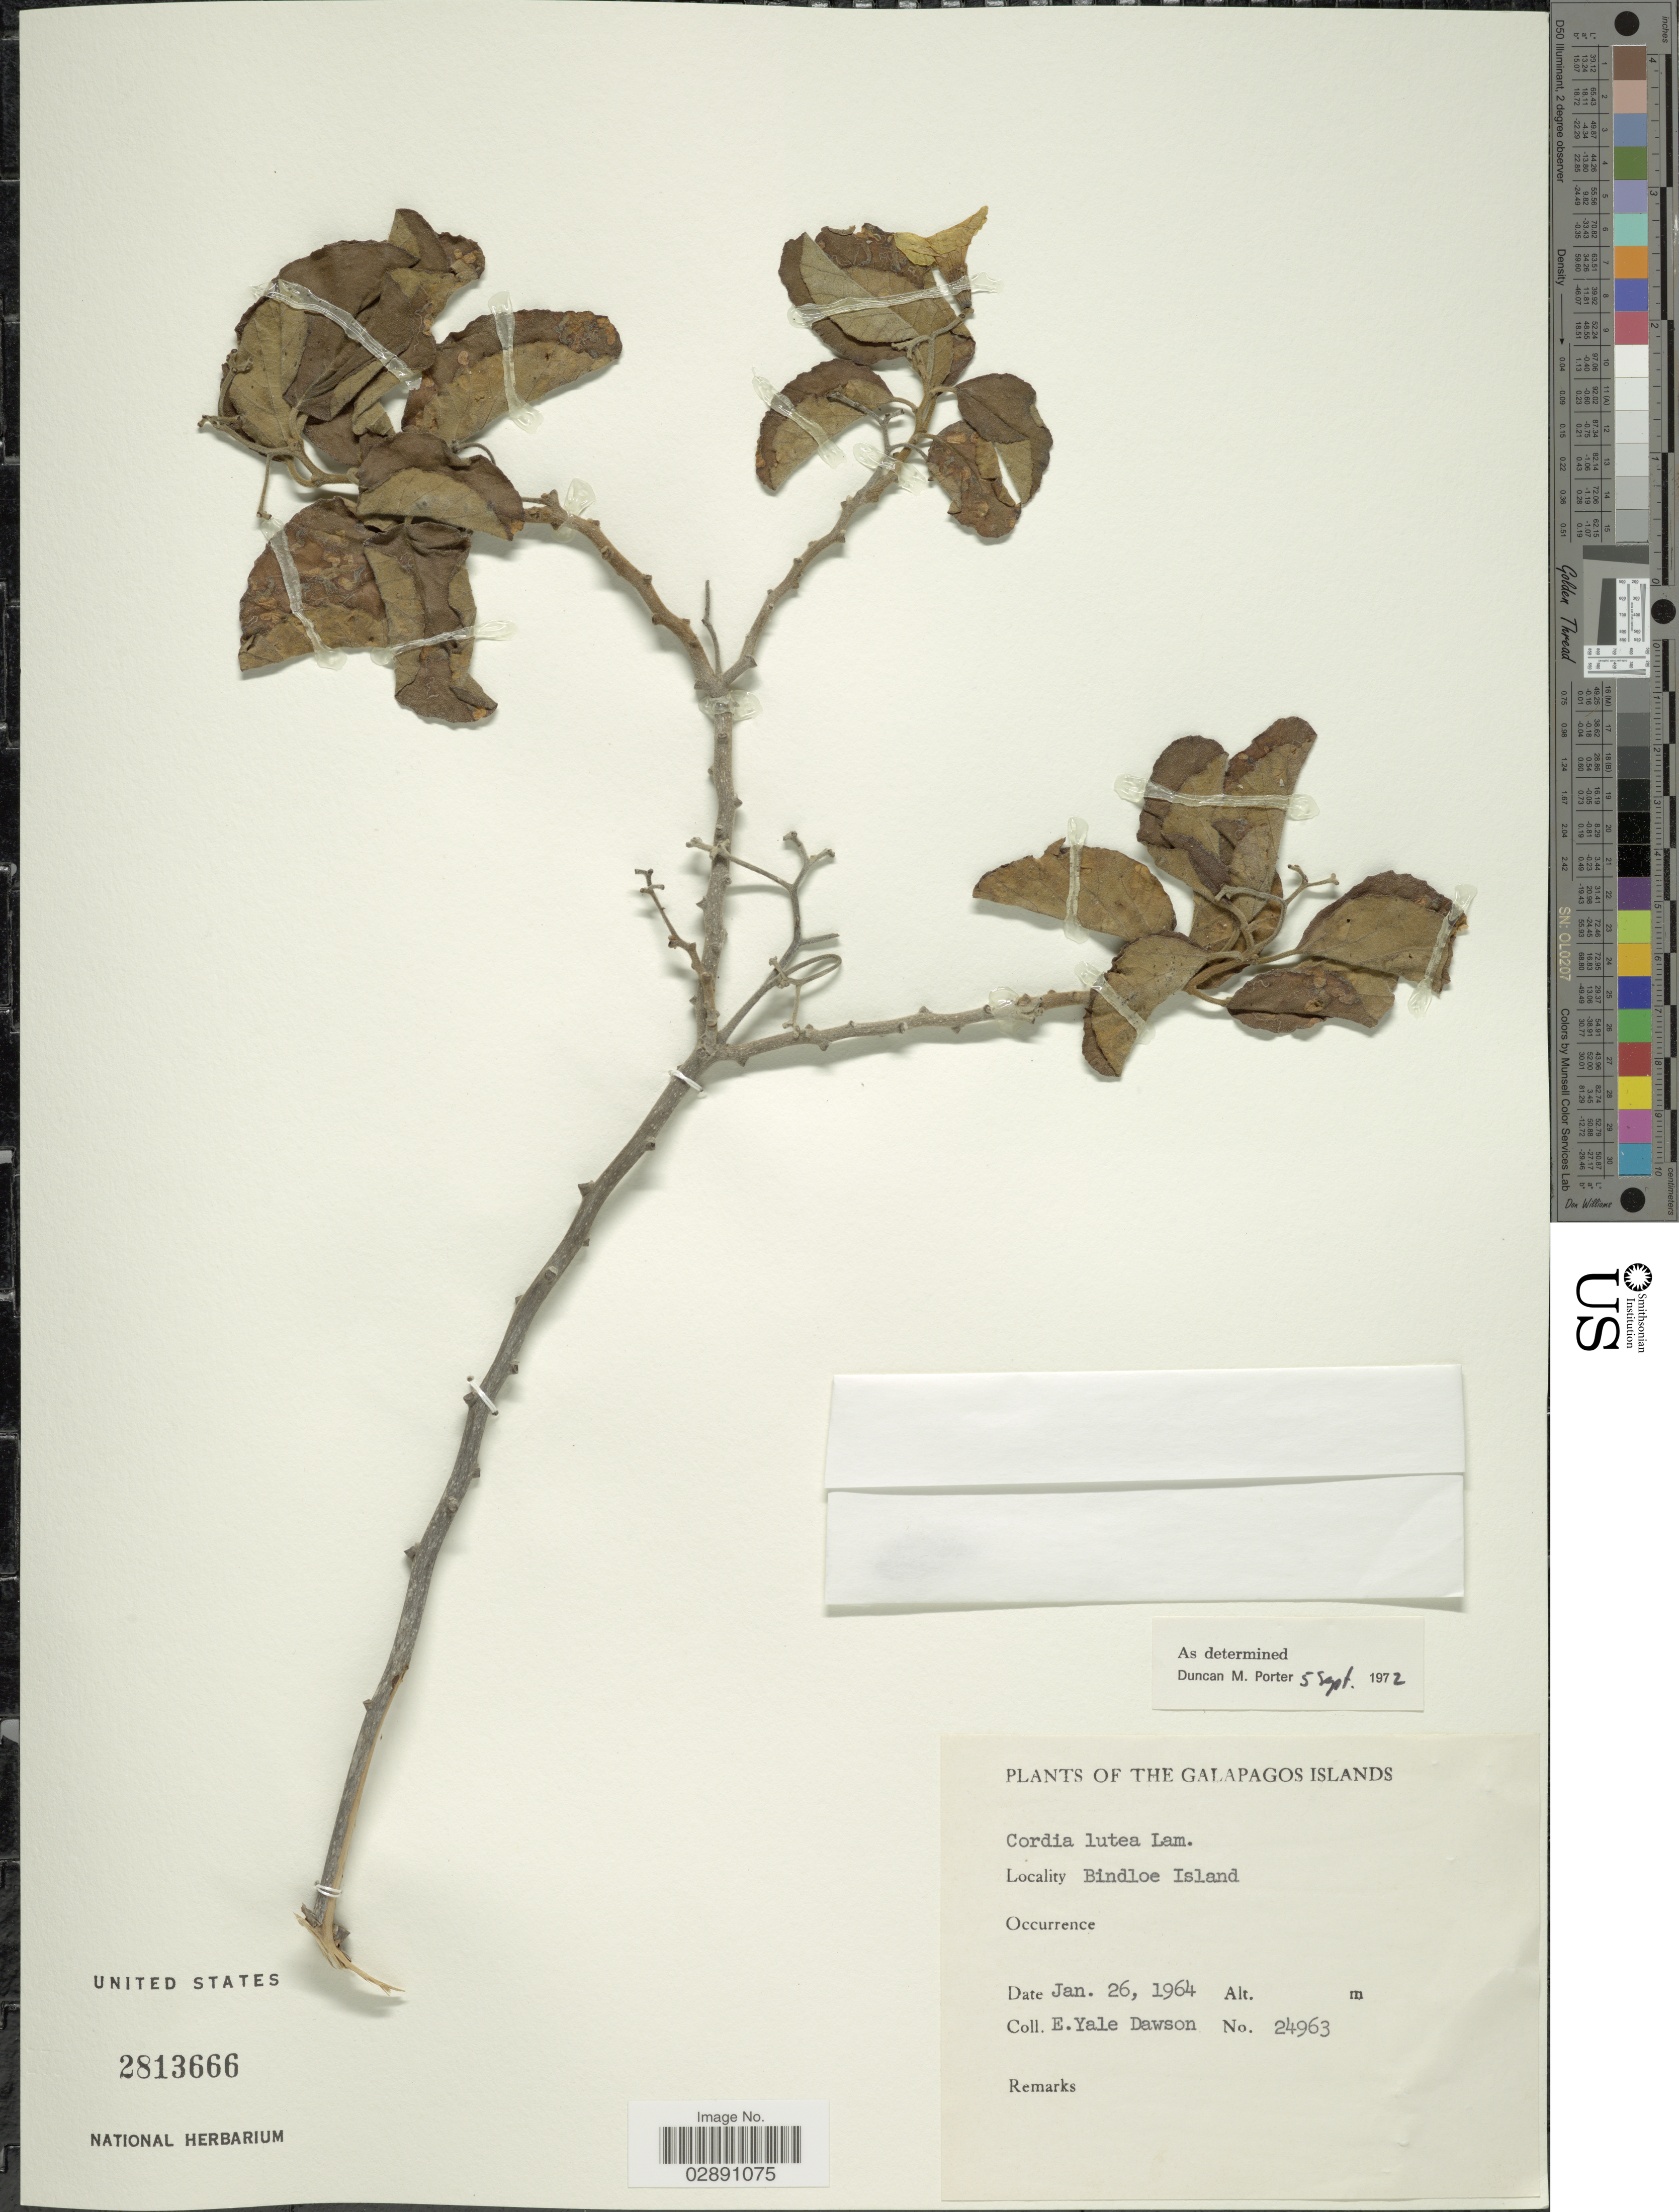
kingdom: Plantae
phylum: Tracheophyta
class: Magnoliopsida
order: Boraginales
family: Cordiaceae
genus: Cordia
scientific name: Cordia lutea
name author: Lam.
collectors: N. Yensen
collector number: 24963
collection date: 1964-01-26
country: Ecuador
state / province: Colón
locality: The Galapagos Islands. Bindloe Island.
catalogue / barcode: US 2813666